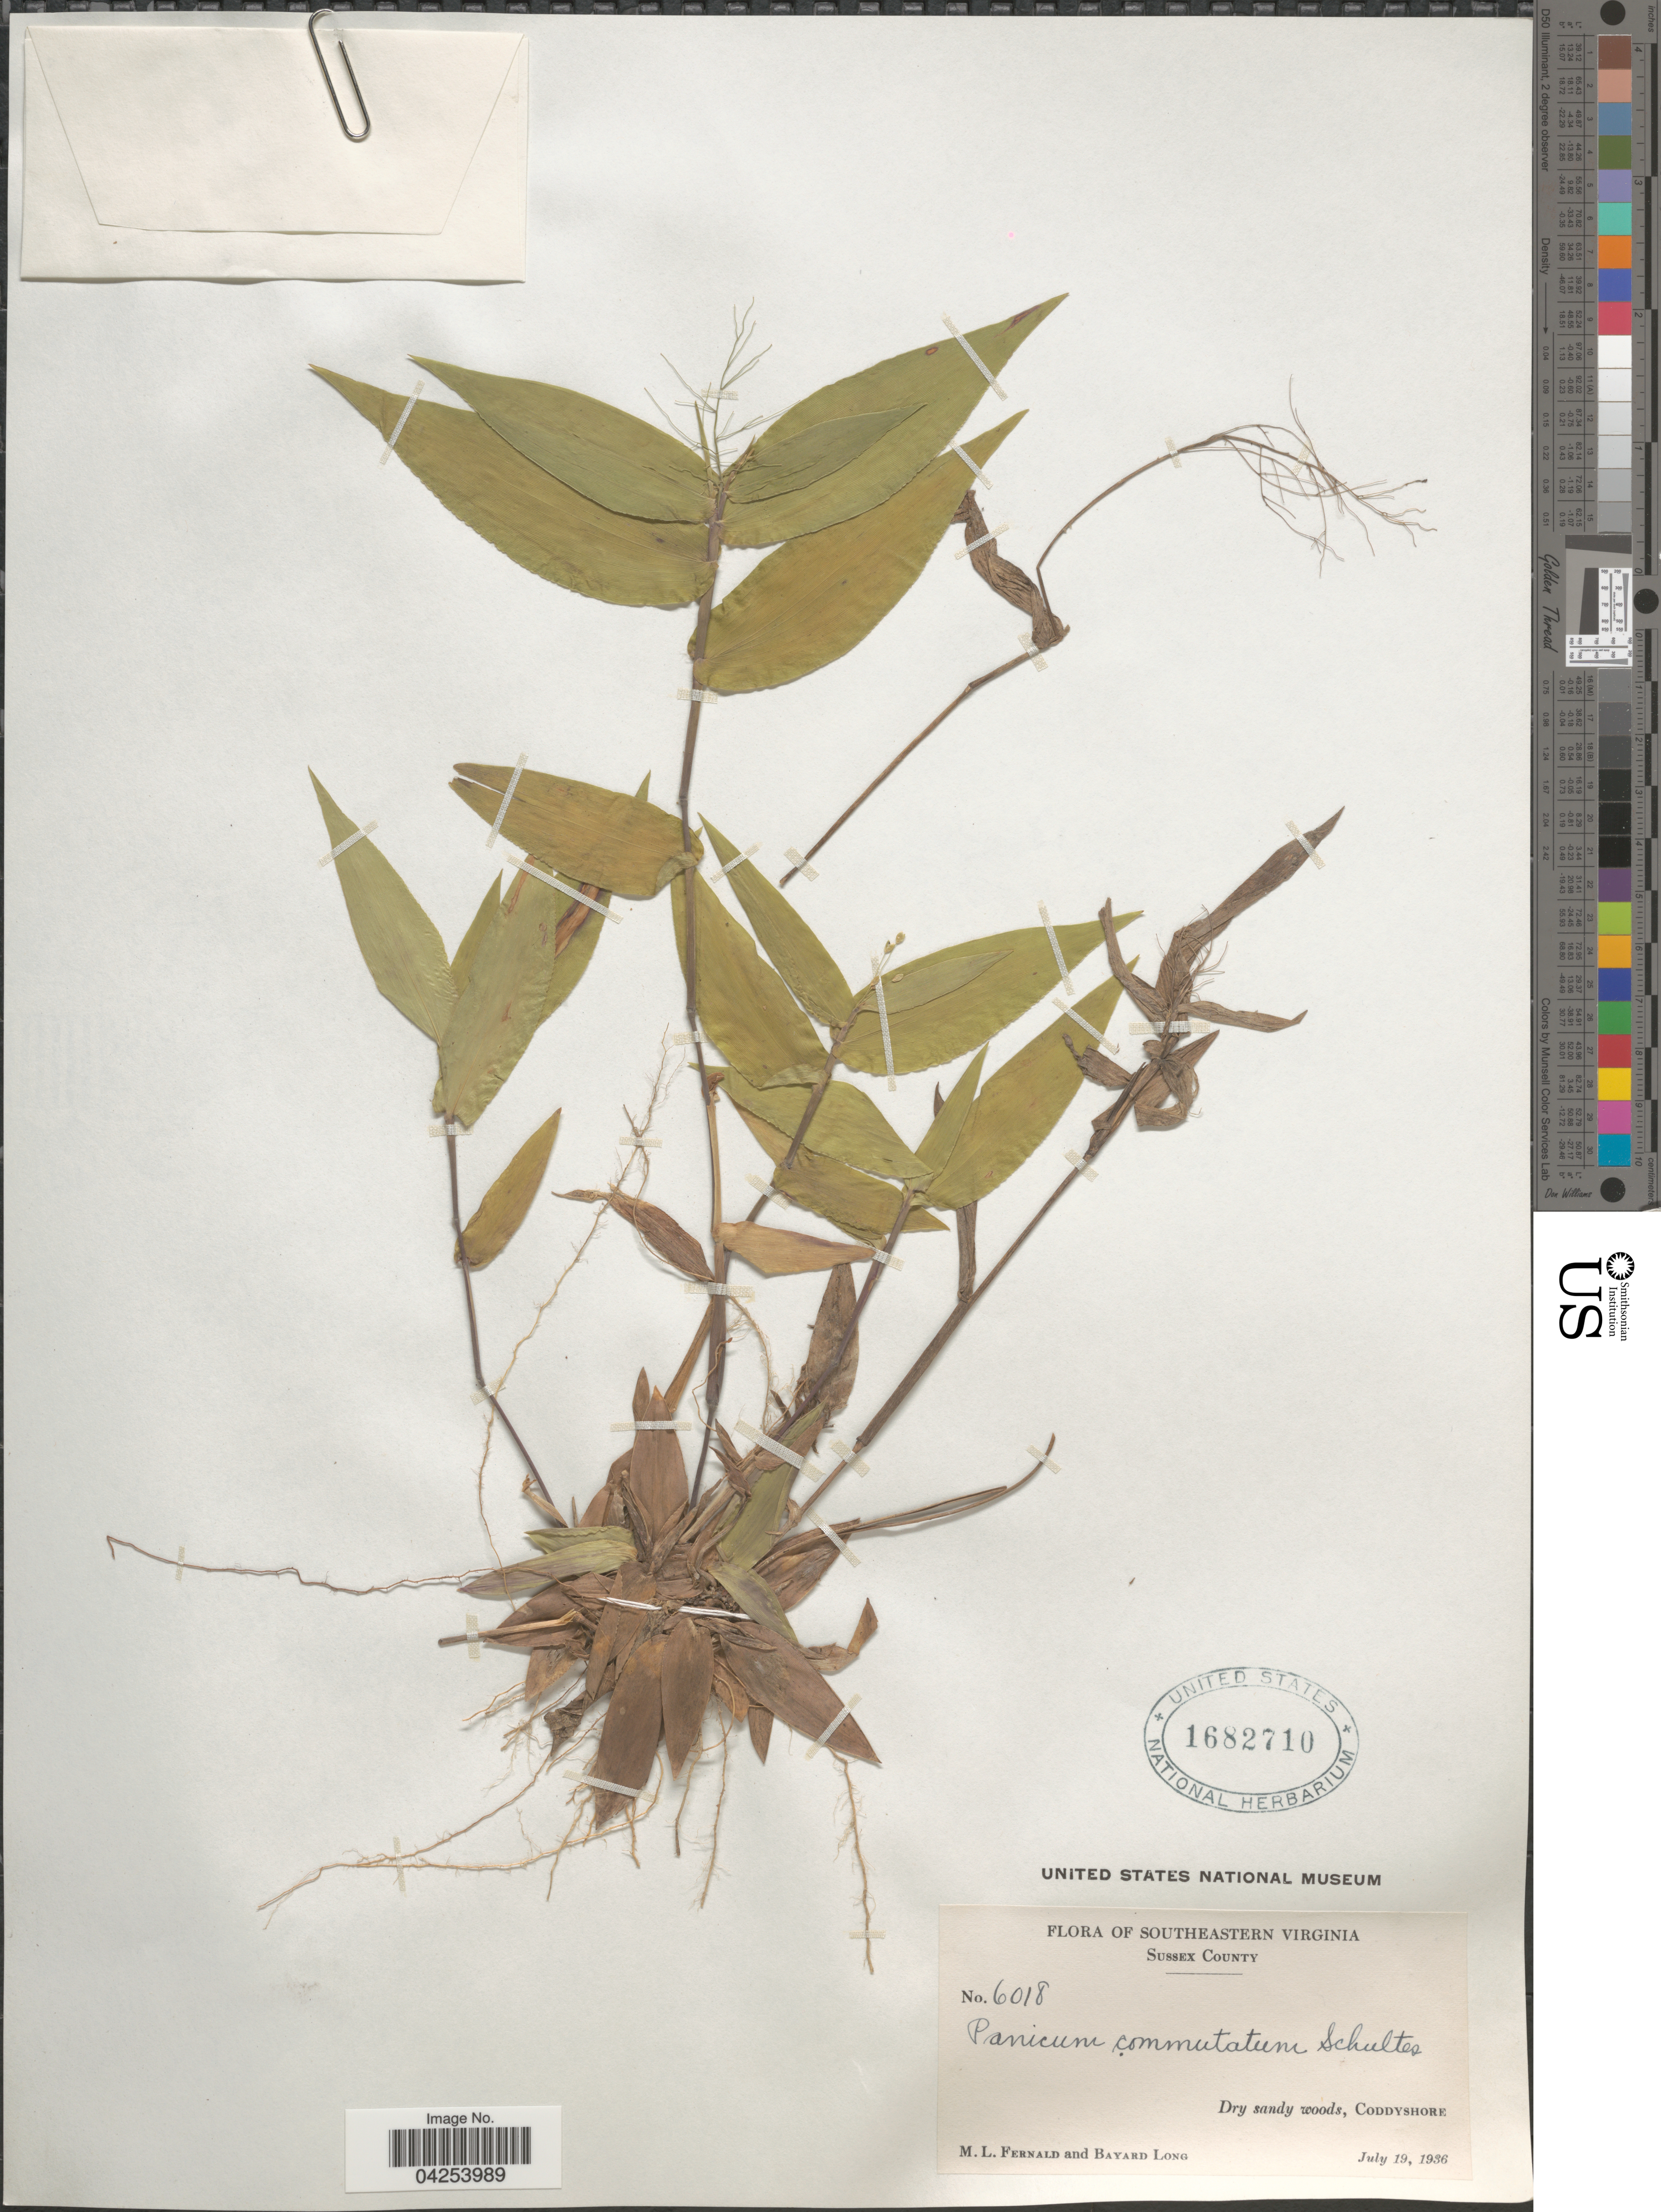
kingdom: Plantae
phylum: Tracheophyta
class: Liliopsida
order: Poales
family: Poaceae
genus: Dichanthelium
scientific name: Dichanthelium commutatum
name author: (Schult.) Gould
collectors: M. L. Fernald & B. Long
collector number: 6018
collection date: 1936-07-19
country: United States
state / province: Virginia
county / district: Sussex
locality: Southeastern Virginia. Sussex County. Dry sandy woods, Coddyshore.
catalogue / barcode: US 1682710